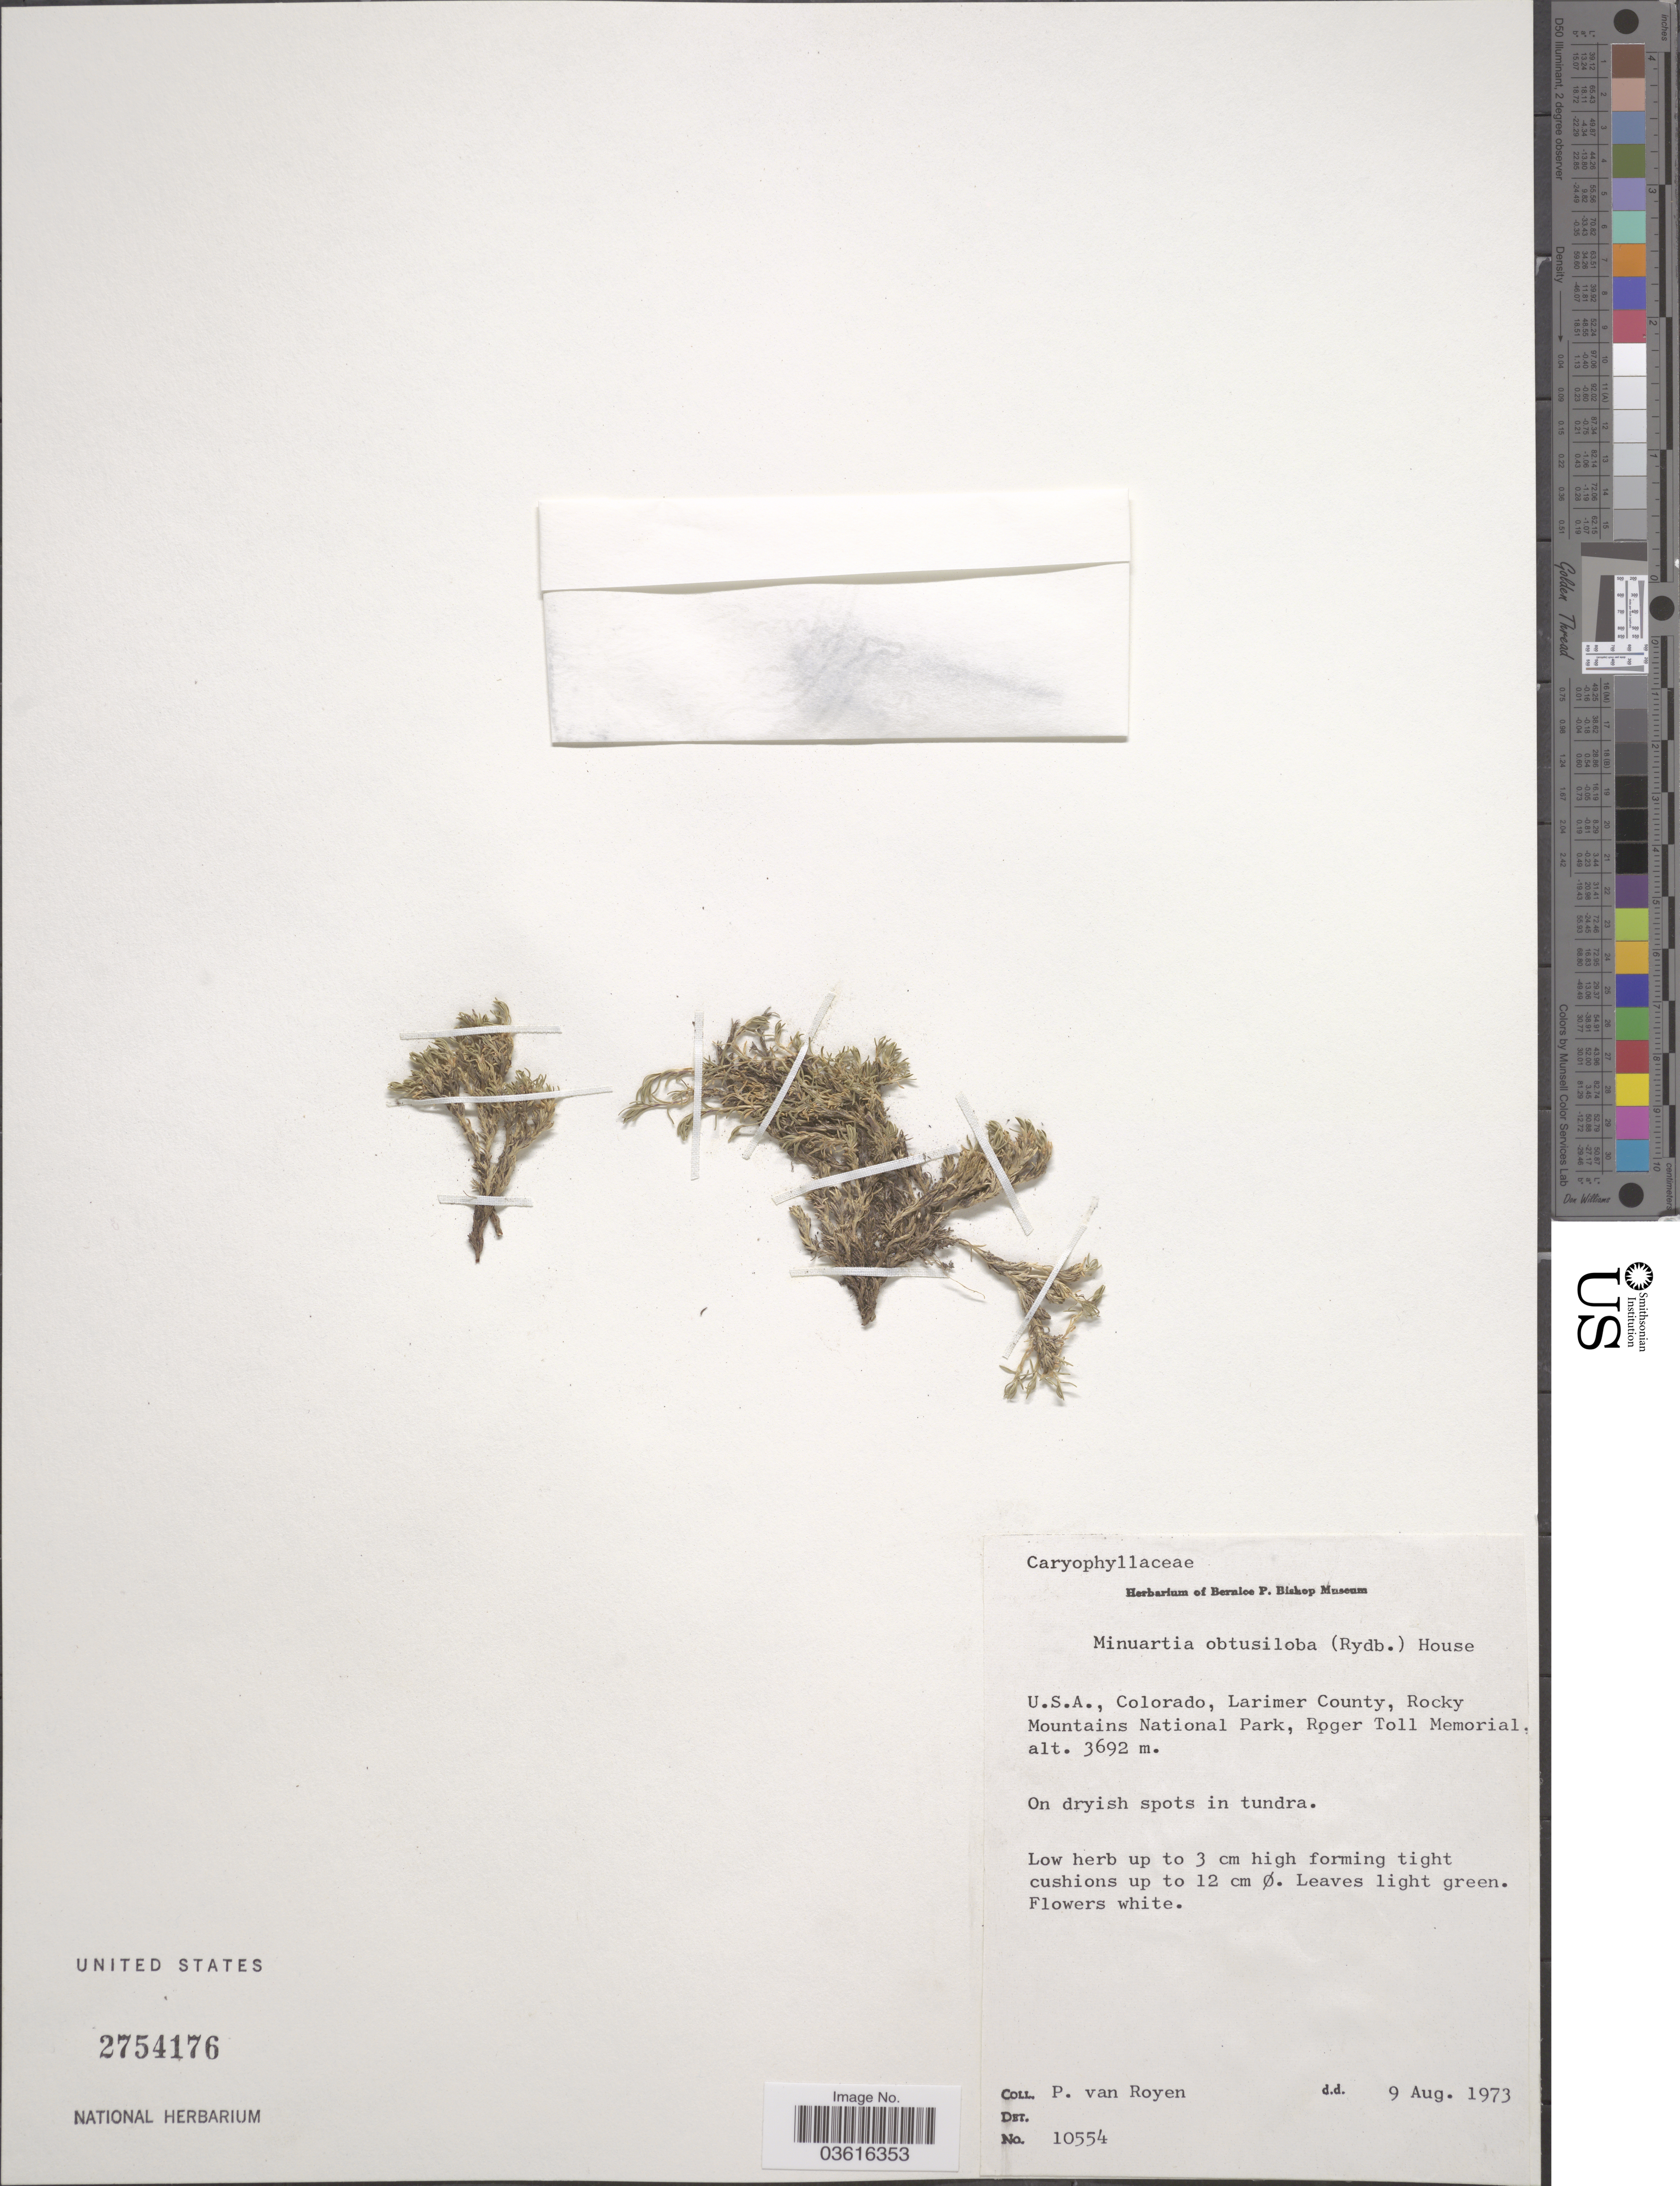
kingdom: Plantae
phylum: Tracheophyta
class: Magnoliopsida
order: Caryophyllales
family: Caryophyllaceae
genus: Cherleria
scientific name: Cherleria obtusiloba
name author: (Rydb.) A.J. Moore & Dillenb.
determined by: Strong, M. T., (US), Smithsonian Institution - National Museum of Natural History (UNITED STATES)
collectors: P. van Royen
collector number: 10554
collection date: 1973-08-09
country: United States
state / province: Colorado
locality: Larimer County, Rocky Mountains National Park, Roger Toll Memorial.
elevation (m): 3692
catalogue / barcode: US 2754176